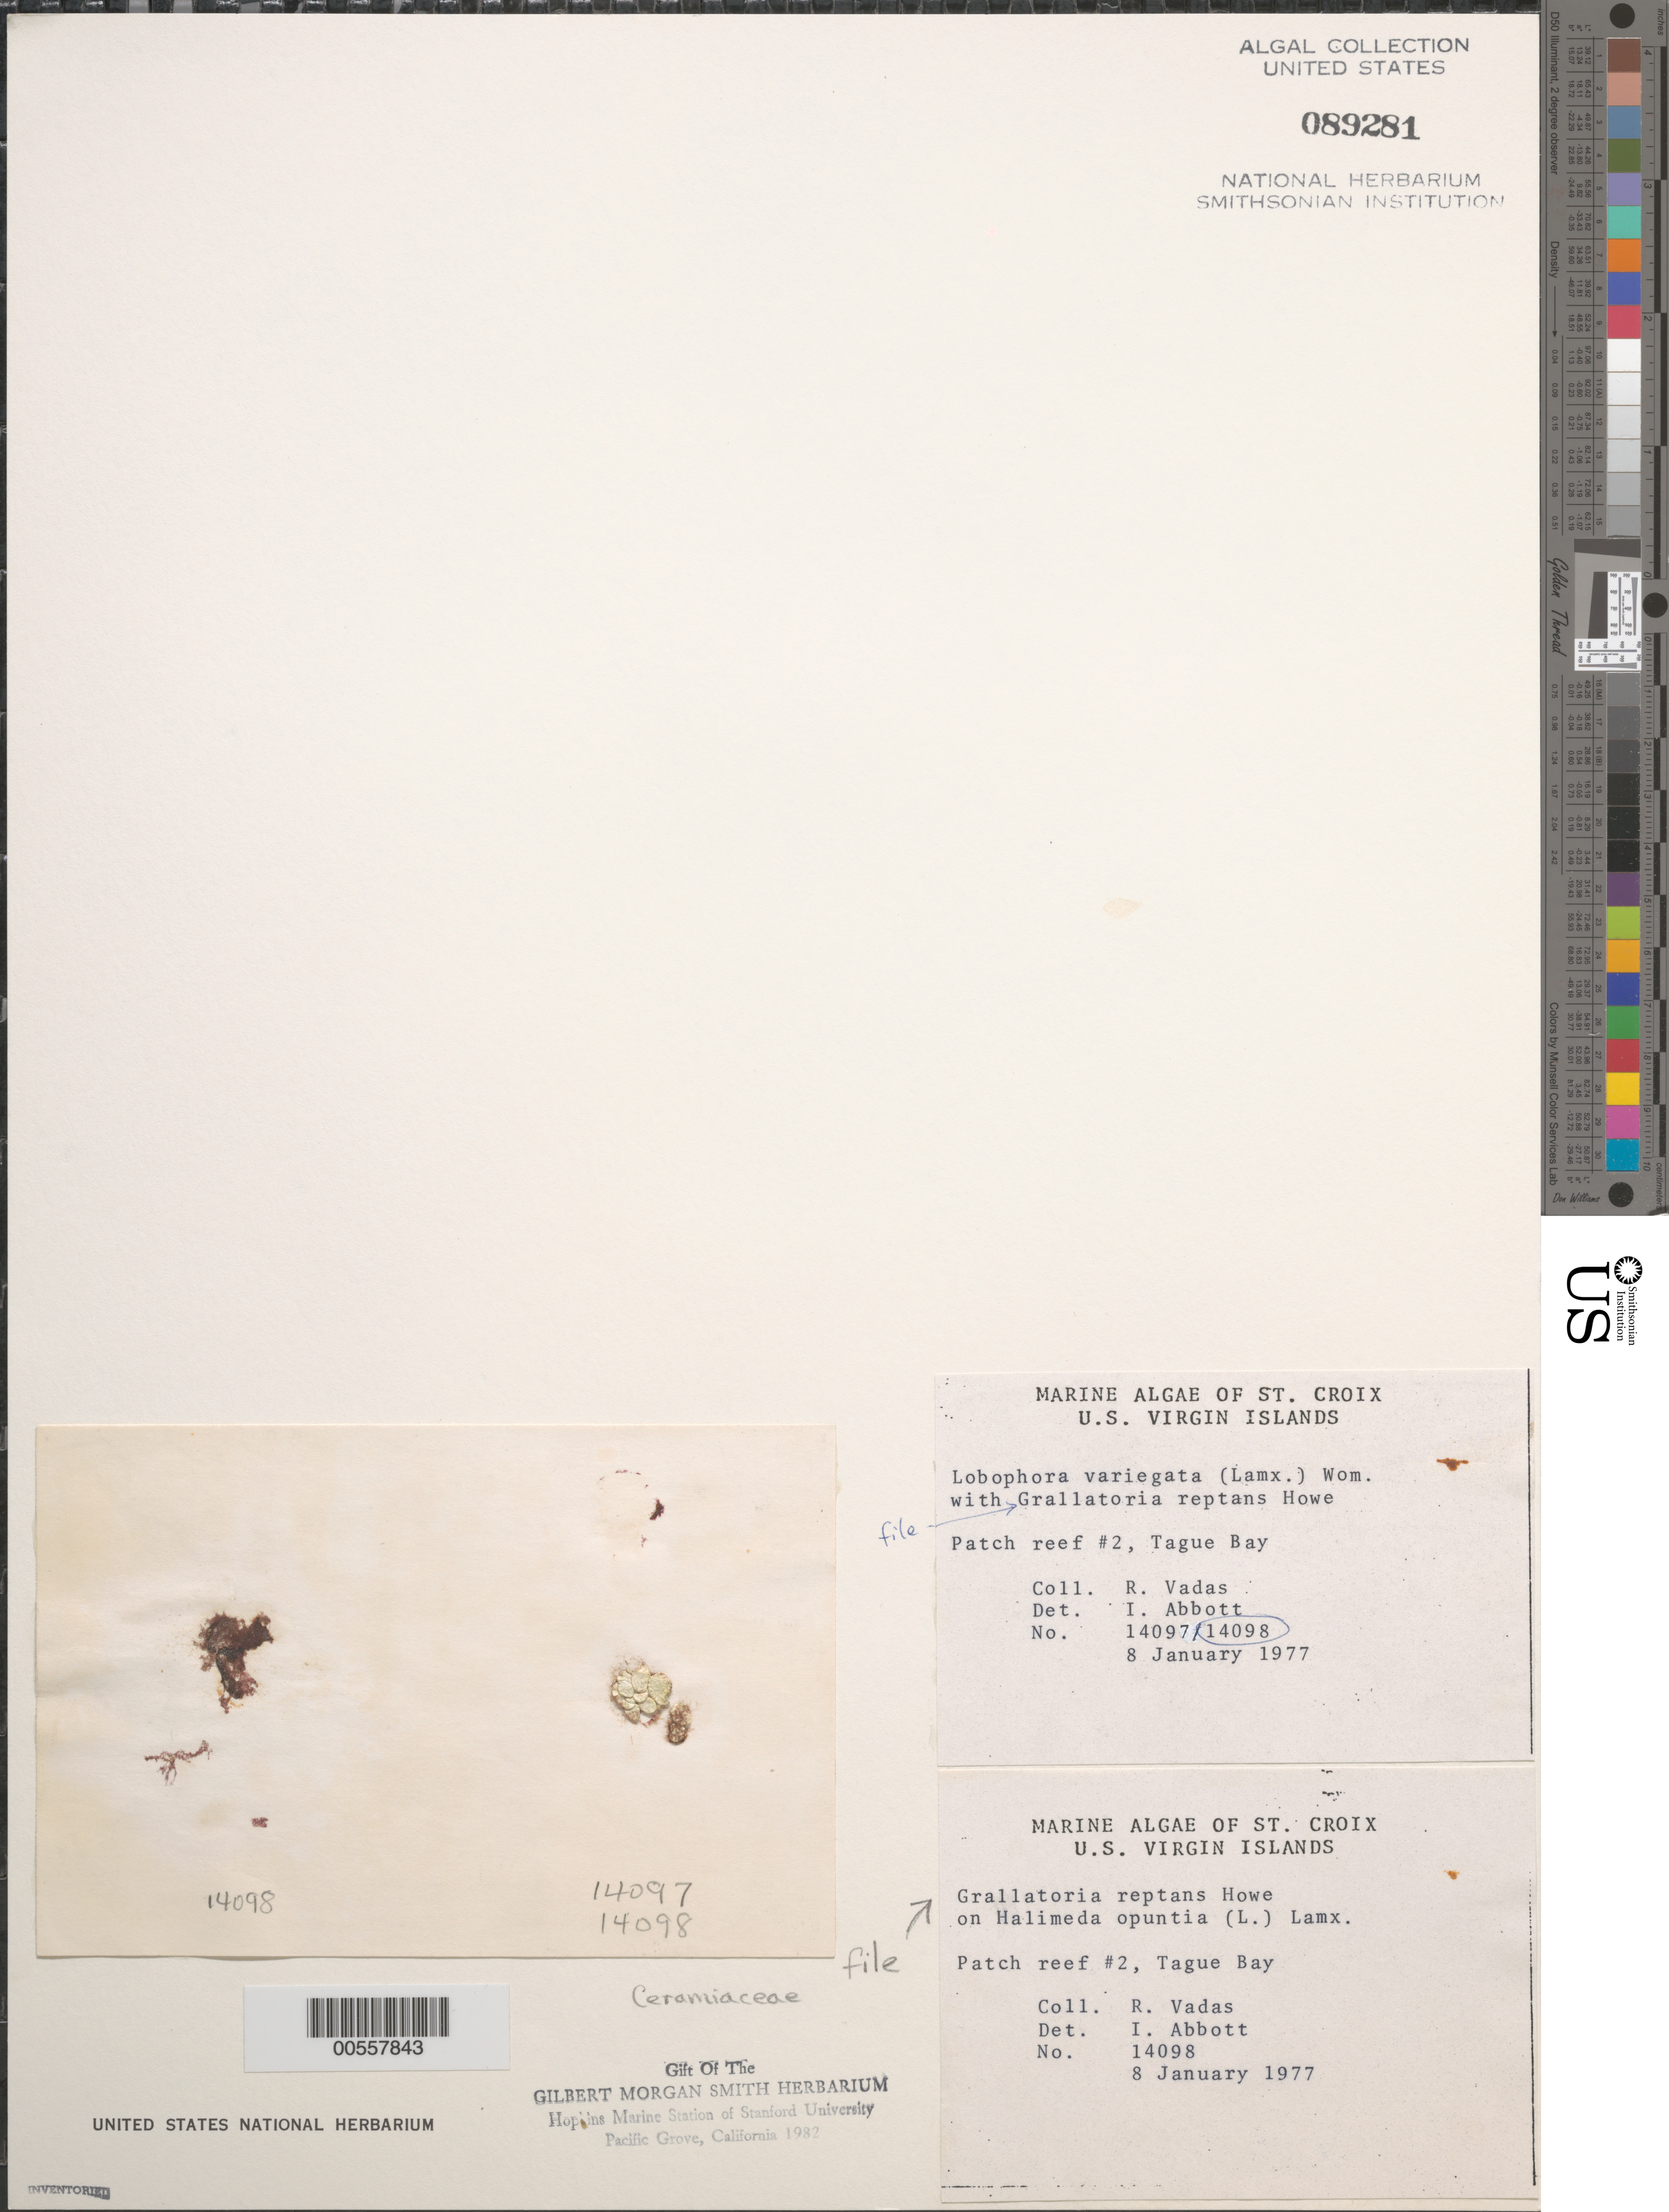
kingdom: Plantae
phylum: Rhodophyta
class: Florideophyceae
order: Ceramiales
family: Wrangeliaceae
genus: Grallatoria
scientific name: Grallatoria reptans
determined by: Abbott, Isabella A.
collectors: R. Vadas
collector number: IAA 14098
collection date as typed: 08 Jan 1977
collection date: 1977-01-08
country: U.S. Virgin Islands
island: St. Croix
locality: Tague Bay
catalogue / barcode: US 89281